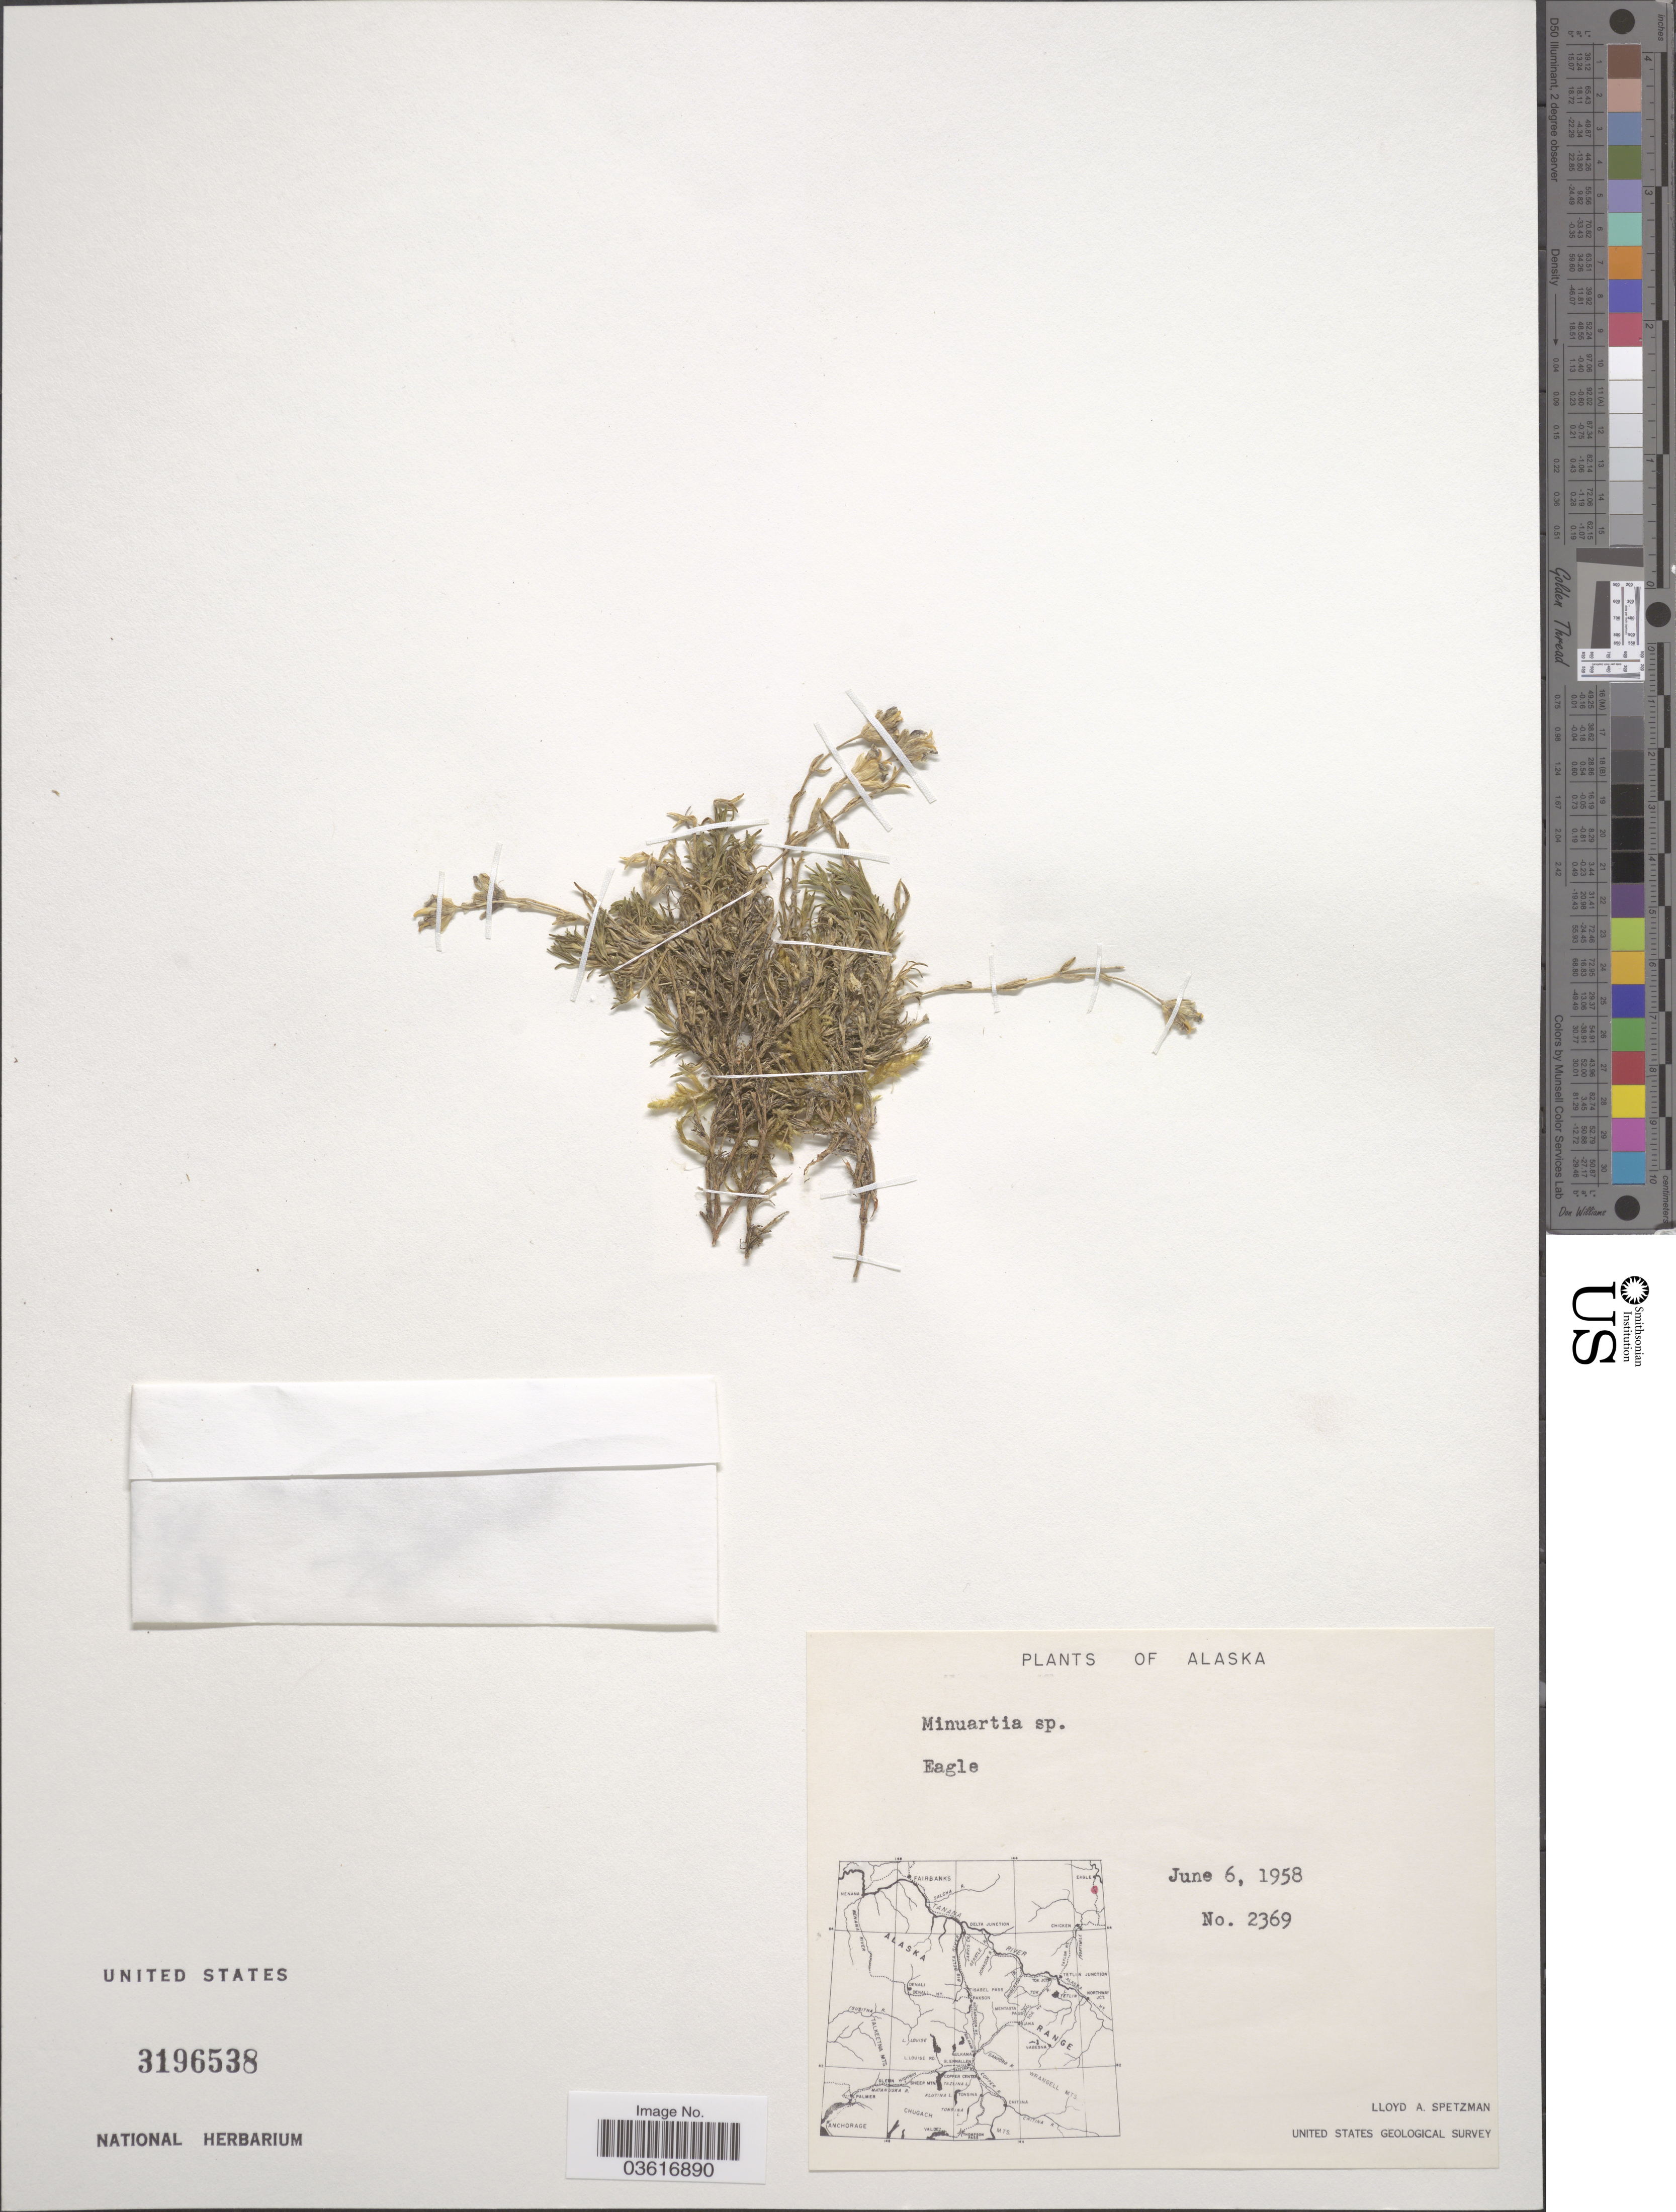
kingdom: Plantae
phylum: Tracheophyta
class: Magnoliopsida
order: Caryophyllales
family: Caryophyllaceae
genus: Minuartia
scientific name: Minuartia sp.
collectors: L. Spetzman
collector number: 2369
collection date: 1958-06-06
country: United States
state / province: Alaska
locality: Eagle.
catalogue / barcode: US 3196538